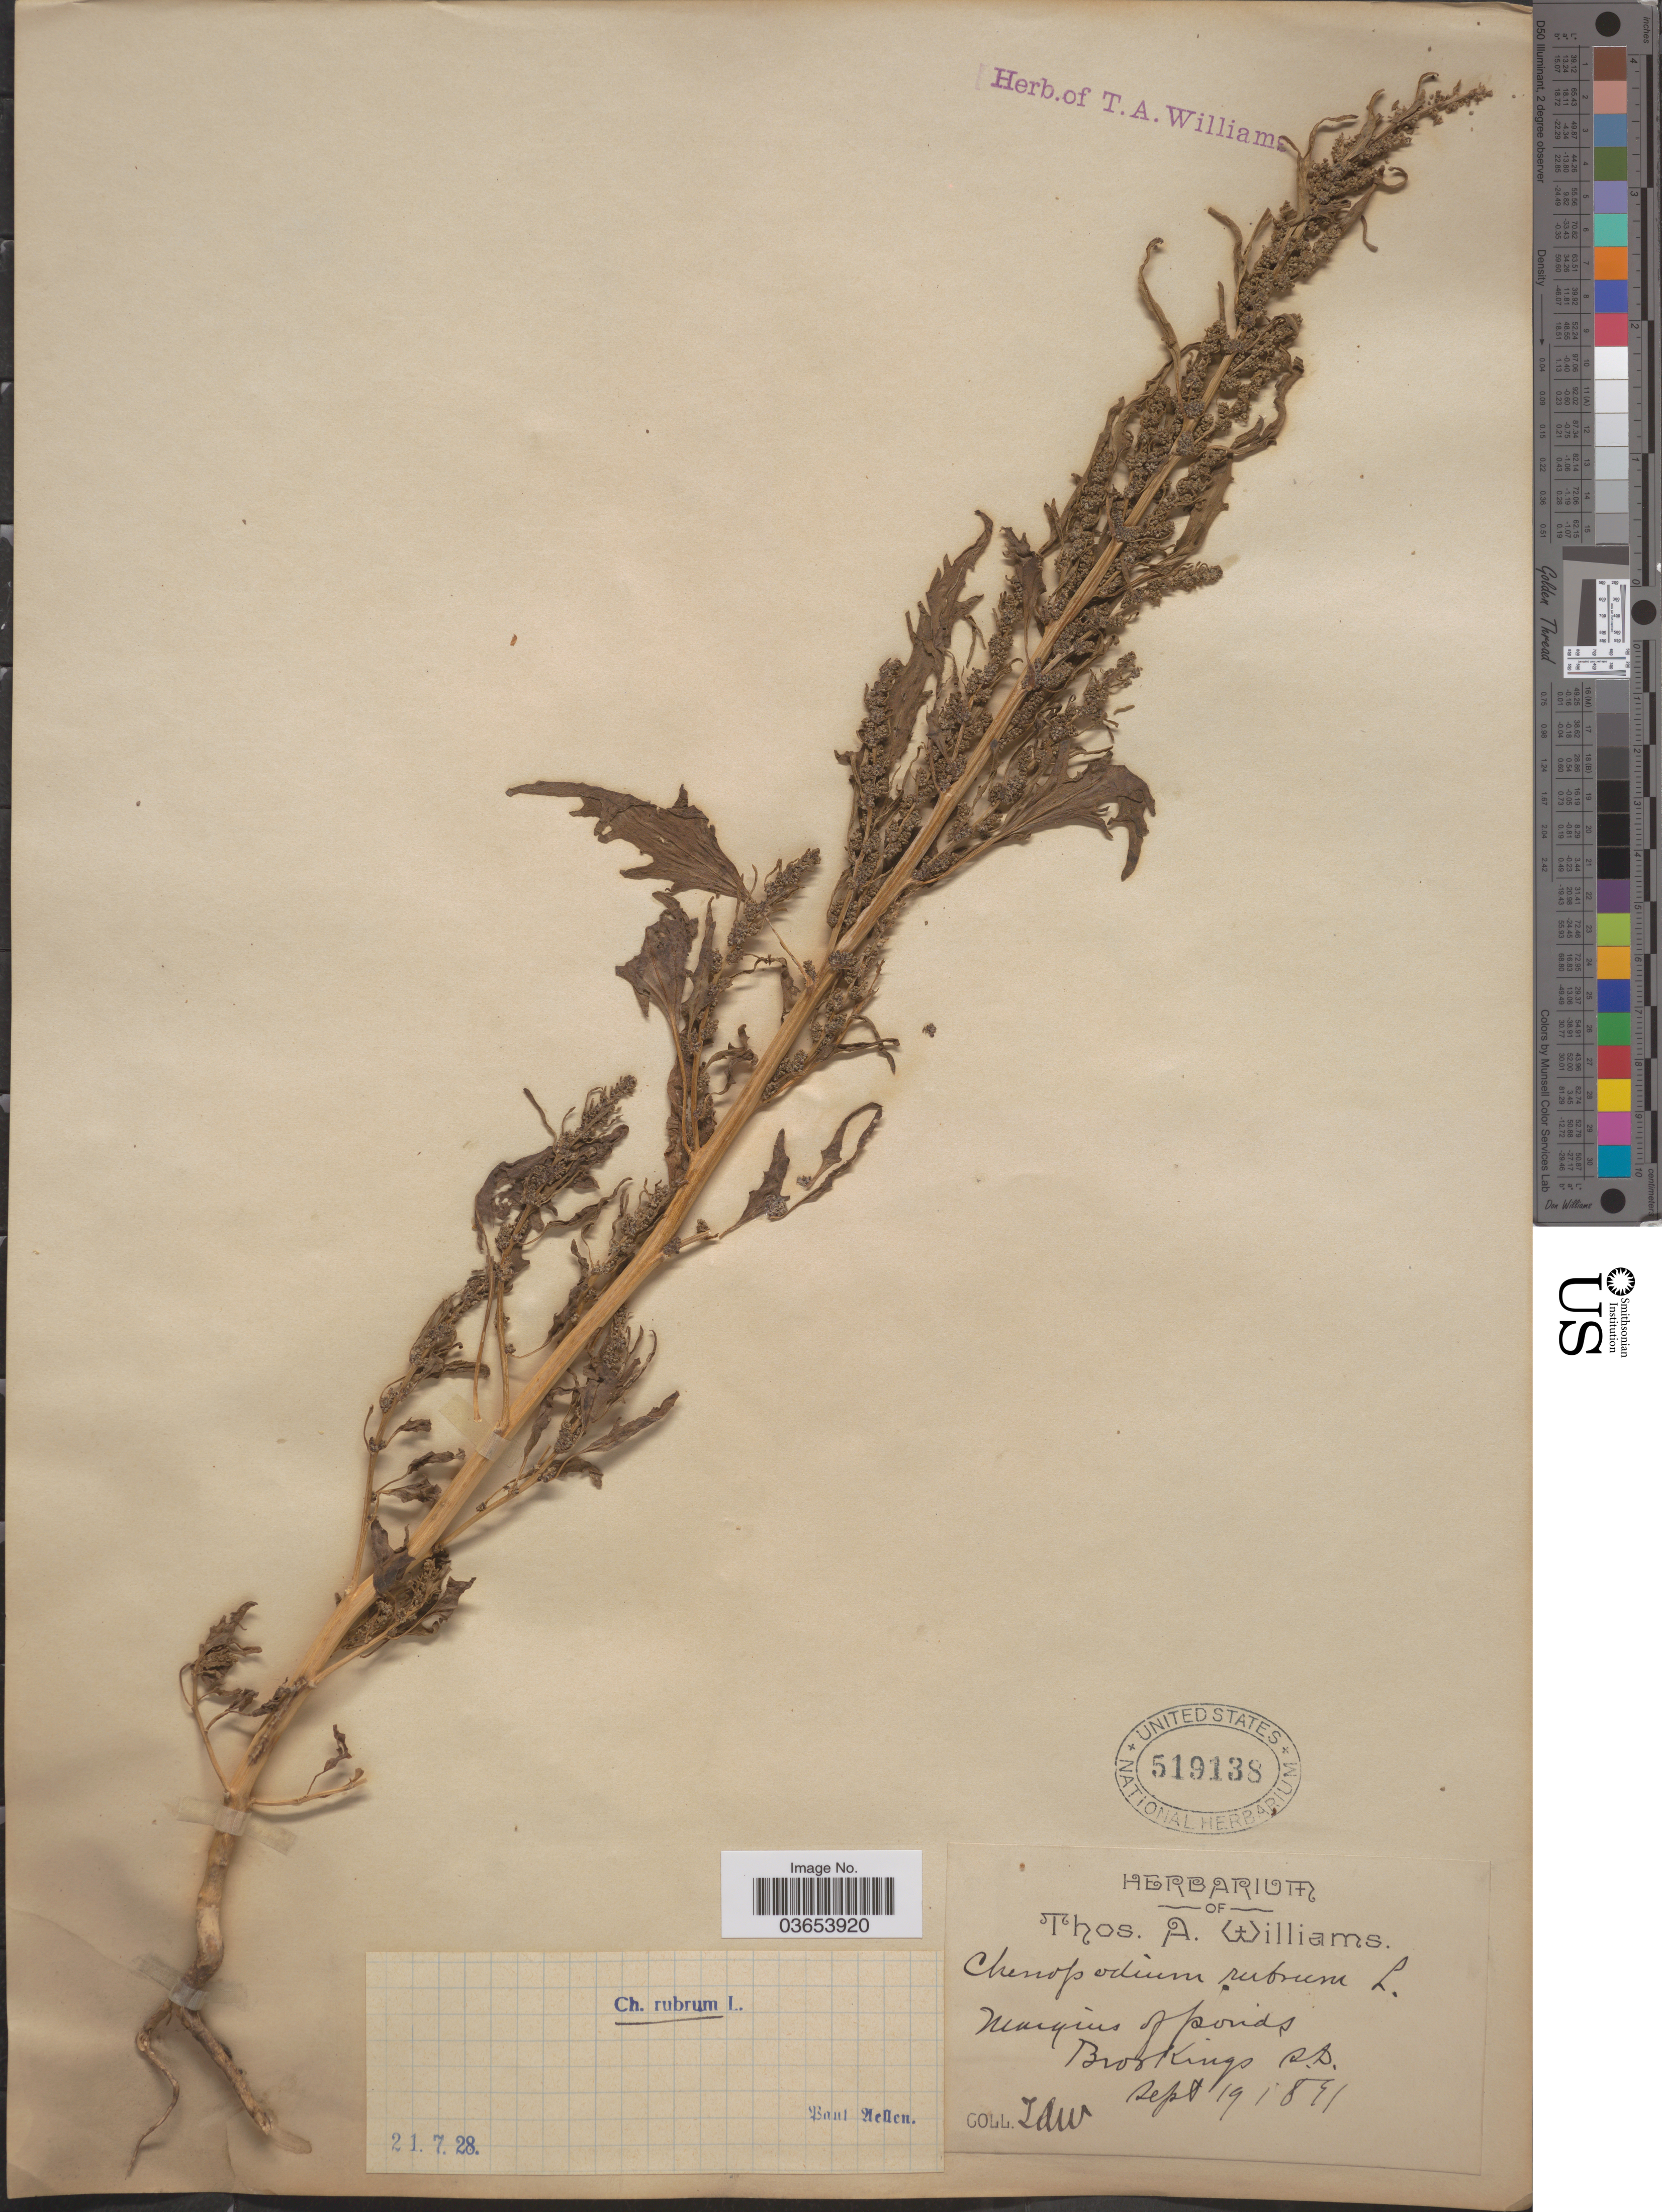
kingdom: Plantae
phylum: Tracheophyta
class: Magnoliopsida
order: Caryophyllales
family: Amaranthaceae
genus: Chenopodium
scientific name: Chenopodium rubrum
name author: L.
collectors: T. A. Williams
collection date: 1891-09-19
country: United States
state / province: South Dakota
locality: Margins of ponds. Brookings.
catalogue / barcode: US 519138